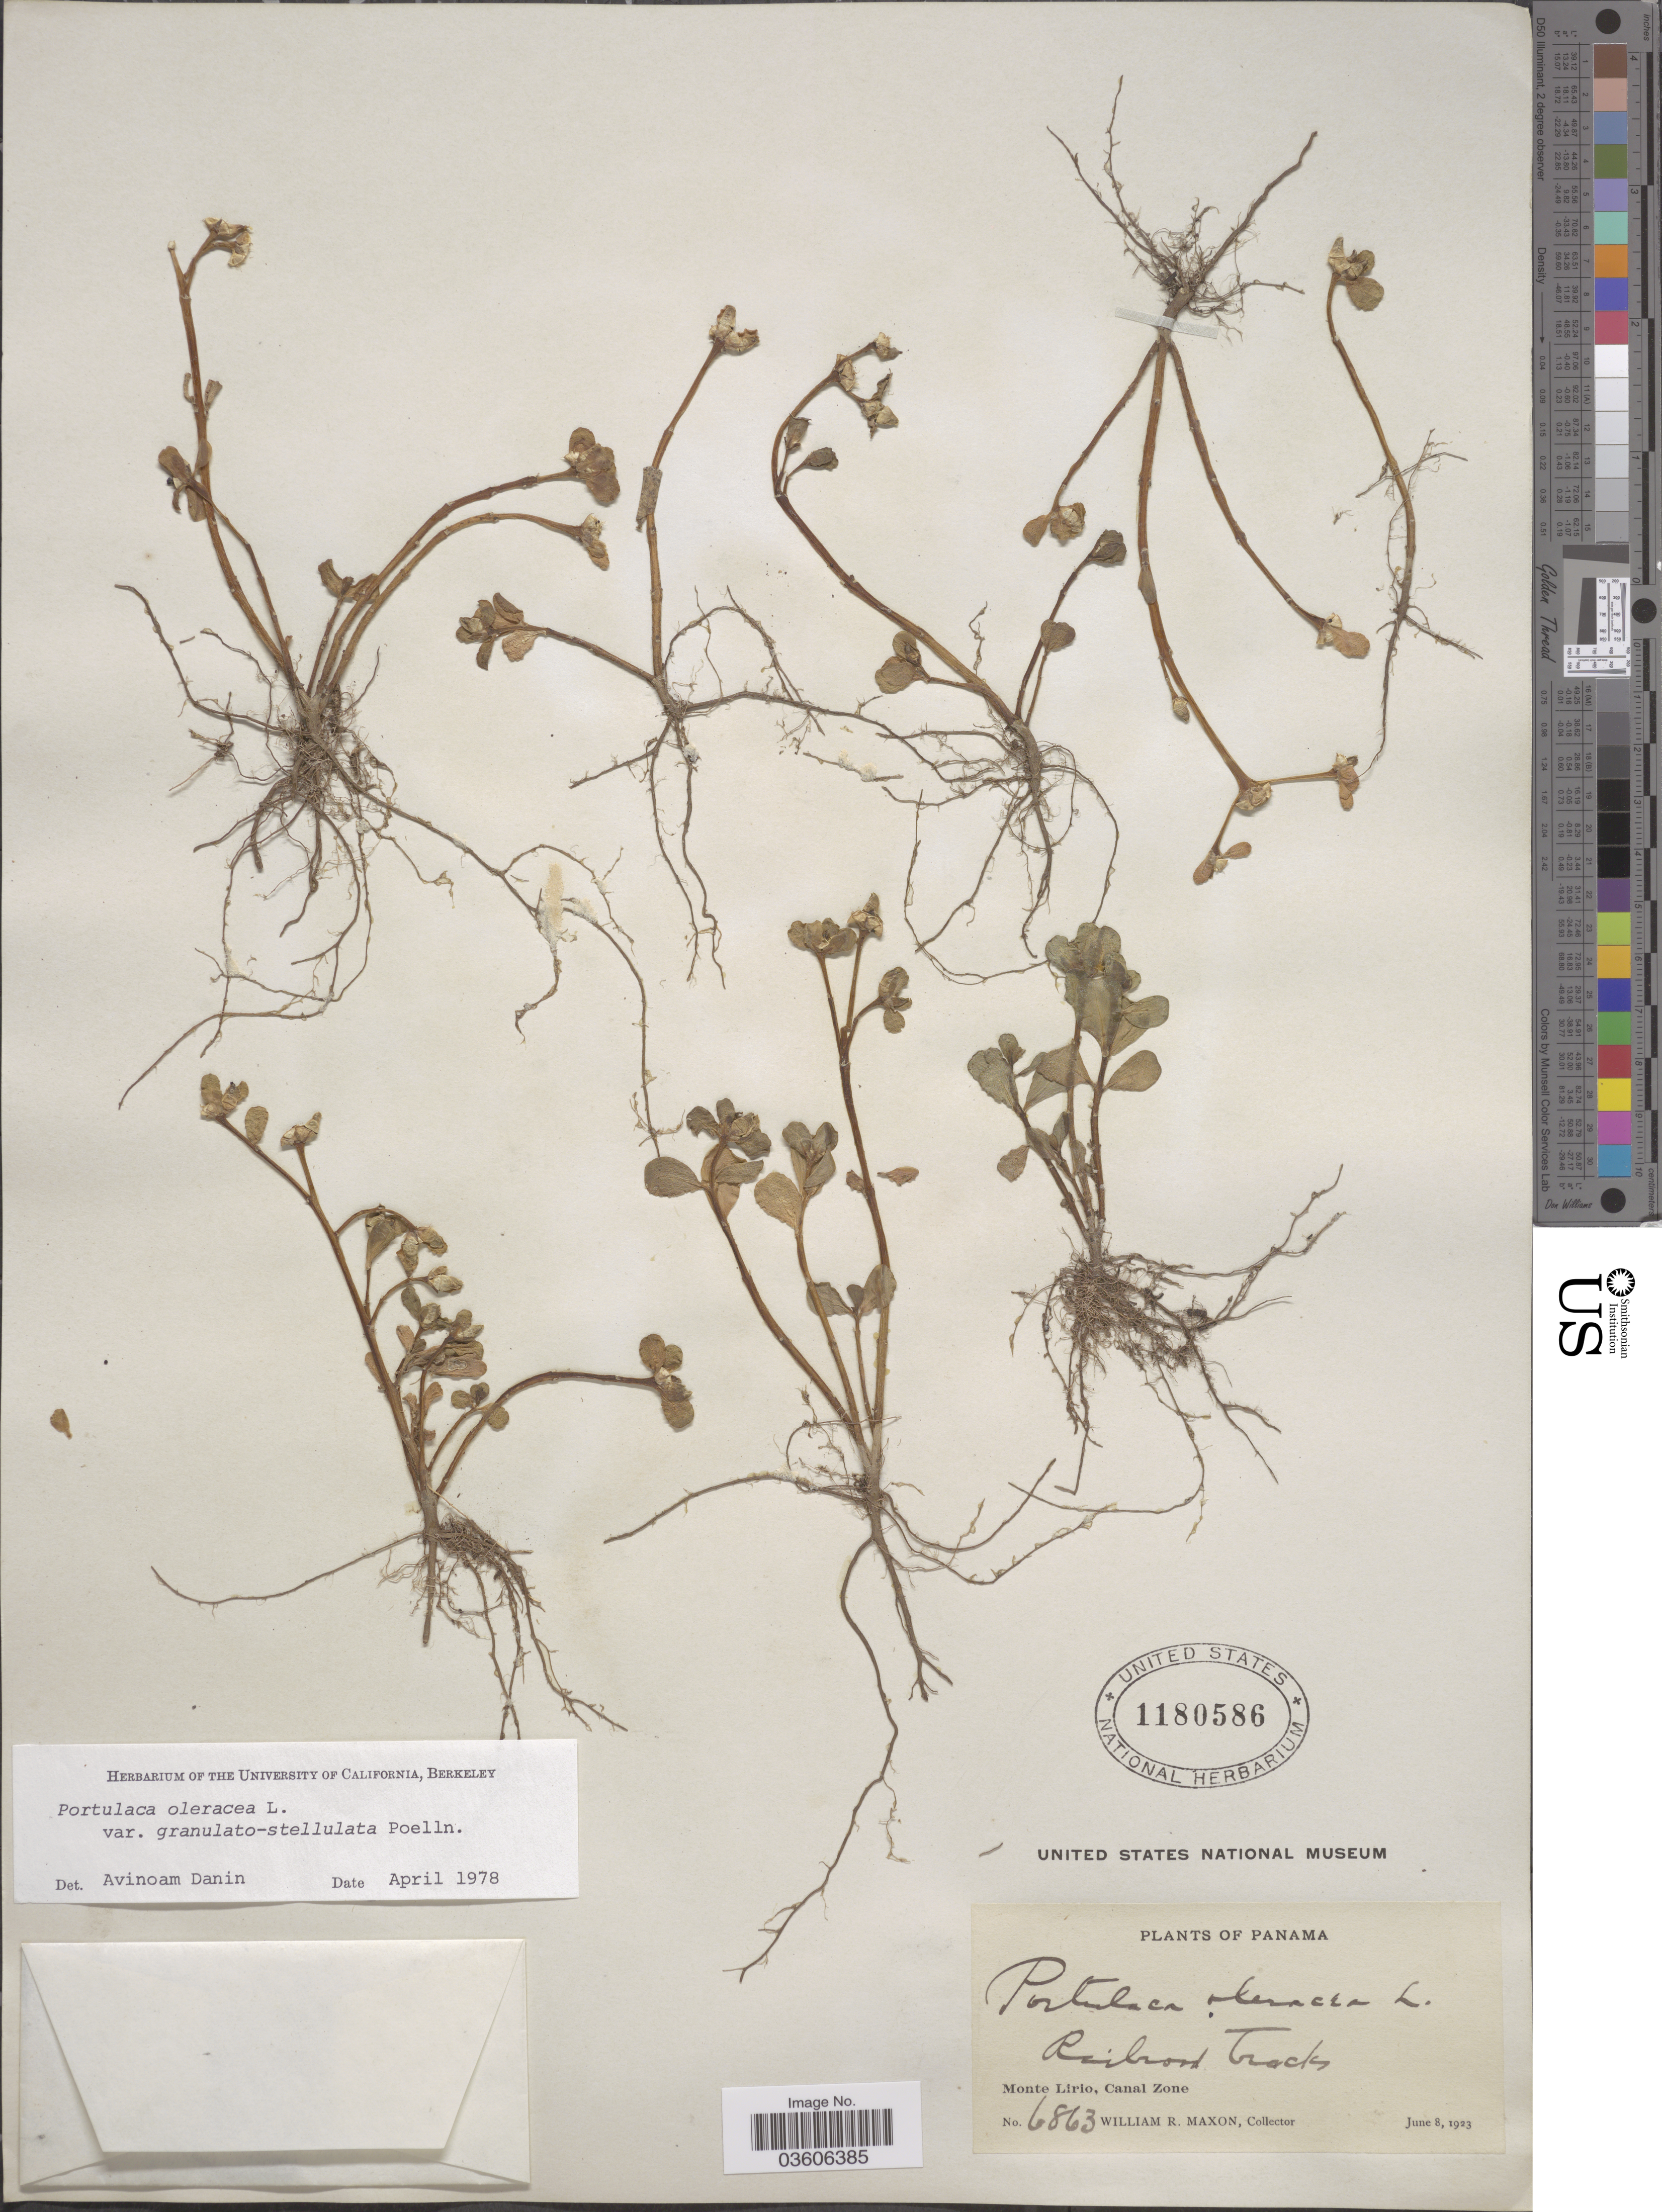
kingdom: Plantae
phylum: Tracheophyta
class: Magnoliopsida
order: Caryophyllales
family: Portulacaceae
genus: Portulaca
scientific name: Portulaca oleracea var. granulatostellulata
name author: Poelln.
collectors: W. R. Maxon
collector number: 6863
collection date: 1923-06-08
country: Panama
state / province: Colón / Panamá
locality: Railroad tracks. Monte Lirio, Canal Zone.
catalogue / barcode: US 1180586